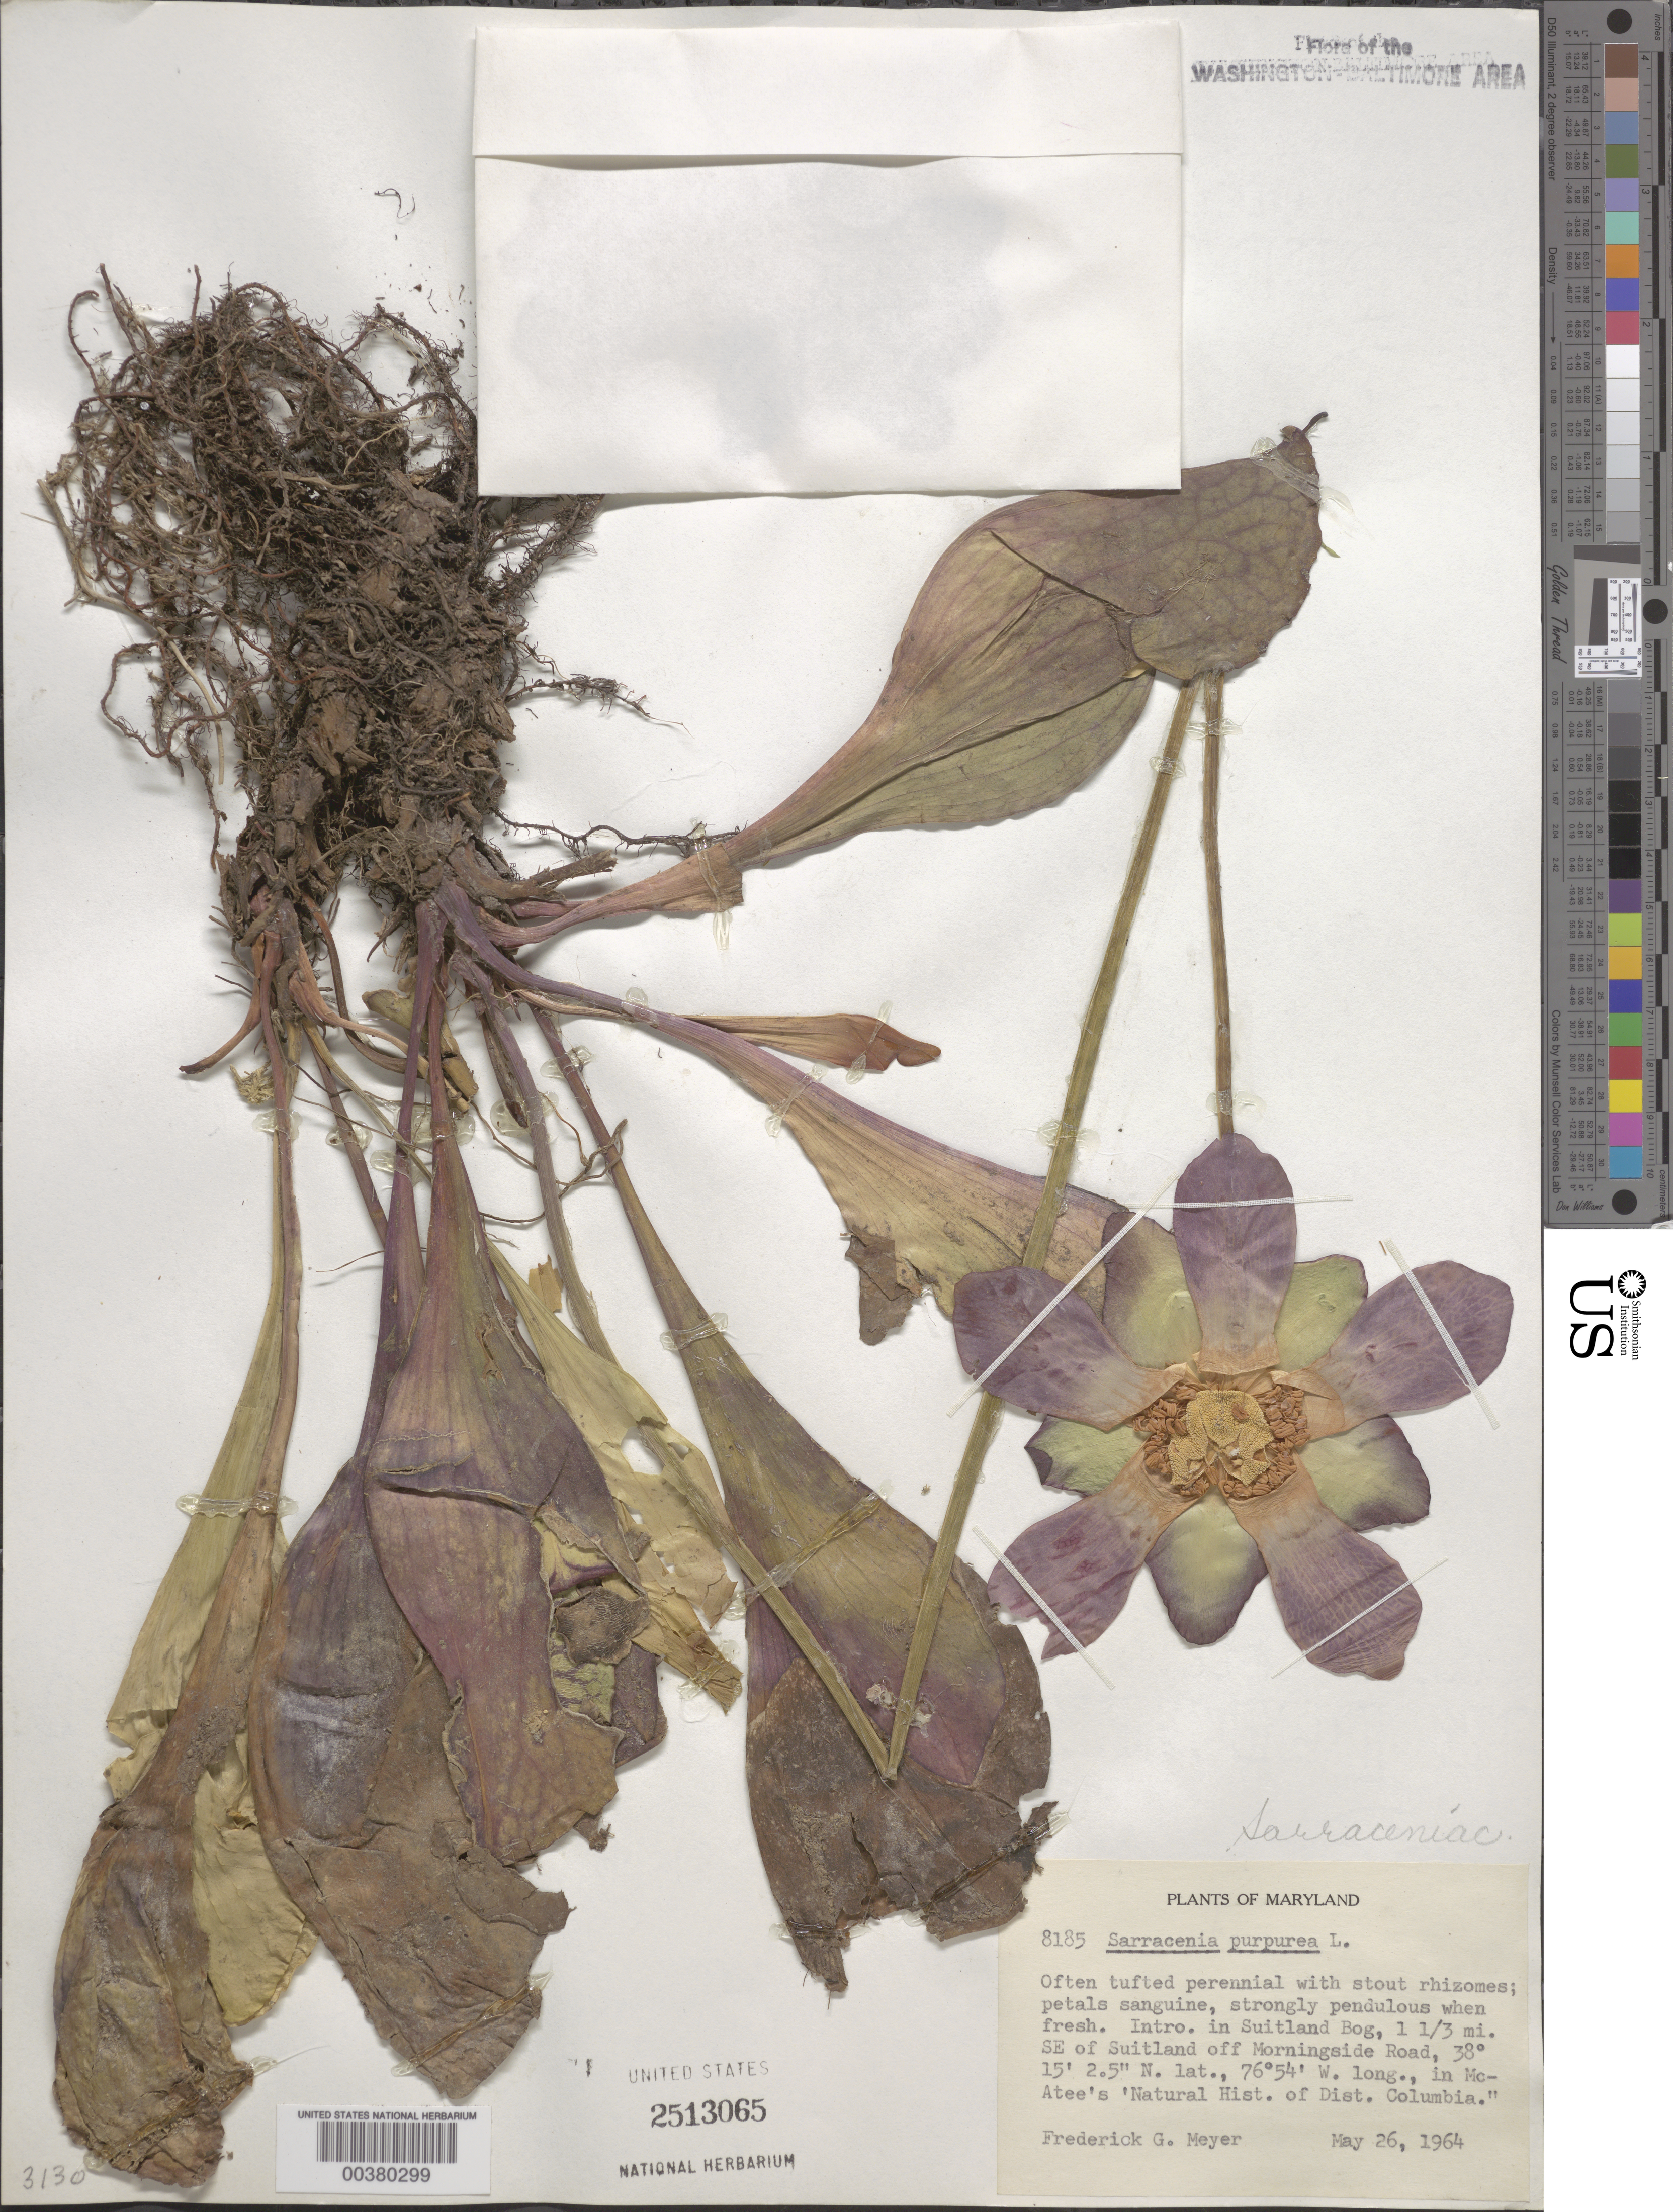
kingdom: Plantae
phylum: Tracheophyta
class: Magnoliopsida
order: Ericales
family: Sarraceniaceae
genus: Sarracenia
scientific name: Sarracenia purpurea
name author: L.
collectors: F. G. Meyer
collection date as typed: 26 May 1964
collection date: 1964-05-26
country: United States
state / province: Maryland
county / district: Prince George's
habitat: Introduced in bog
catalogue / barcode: US 2513065